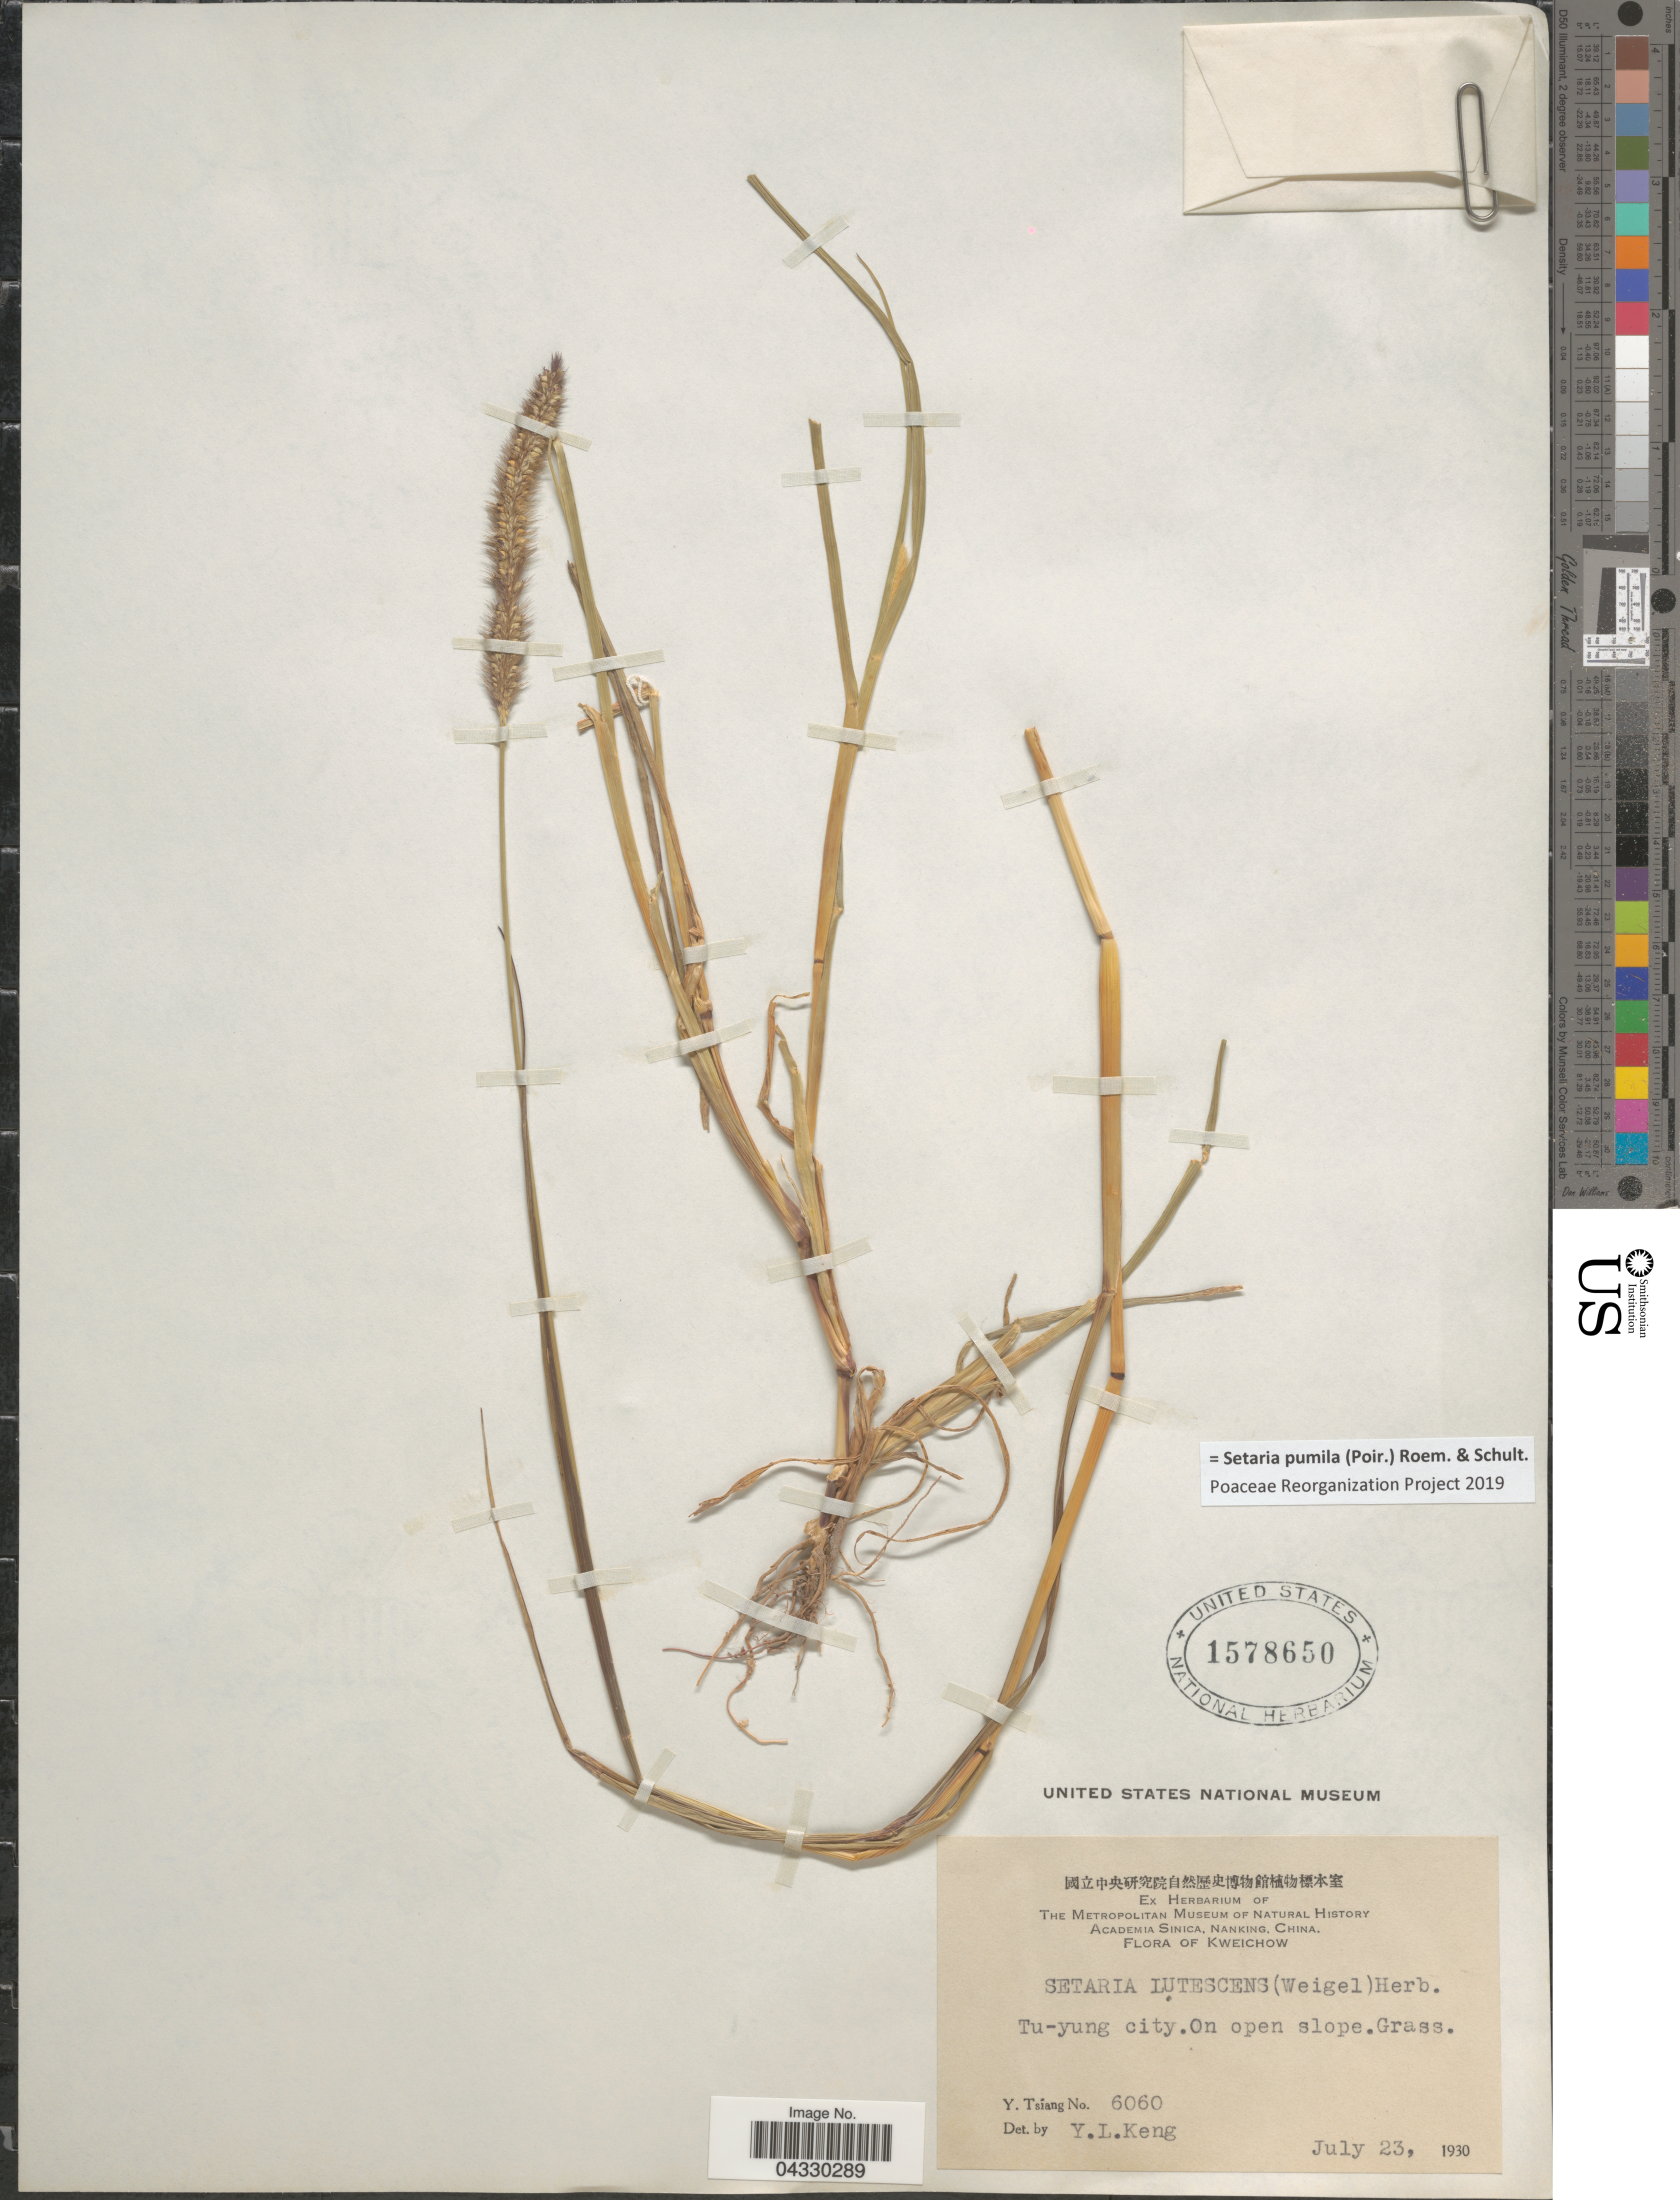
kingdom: Plantae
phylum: Tracheophyta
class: Liliopsida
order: Poales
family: Poaceae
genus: Setaria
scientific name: Setaria pumila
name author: (Poir.) Roem. & Schult.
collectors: Y. Tsiang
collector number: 6060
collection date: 1930-07-23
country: China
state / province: Guizhou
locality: Kweichow. Tu-yung city. On open slope.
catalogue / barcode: US 1578650